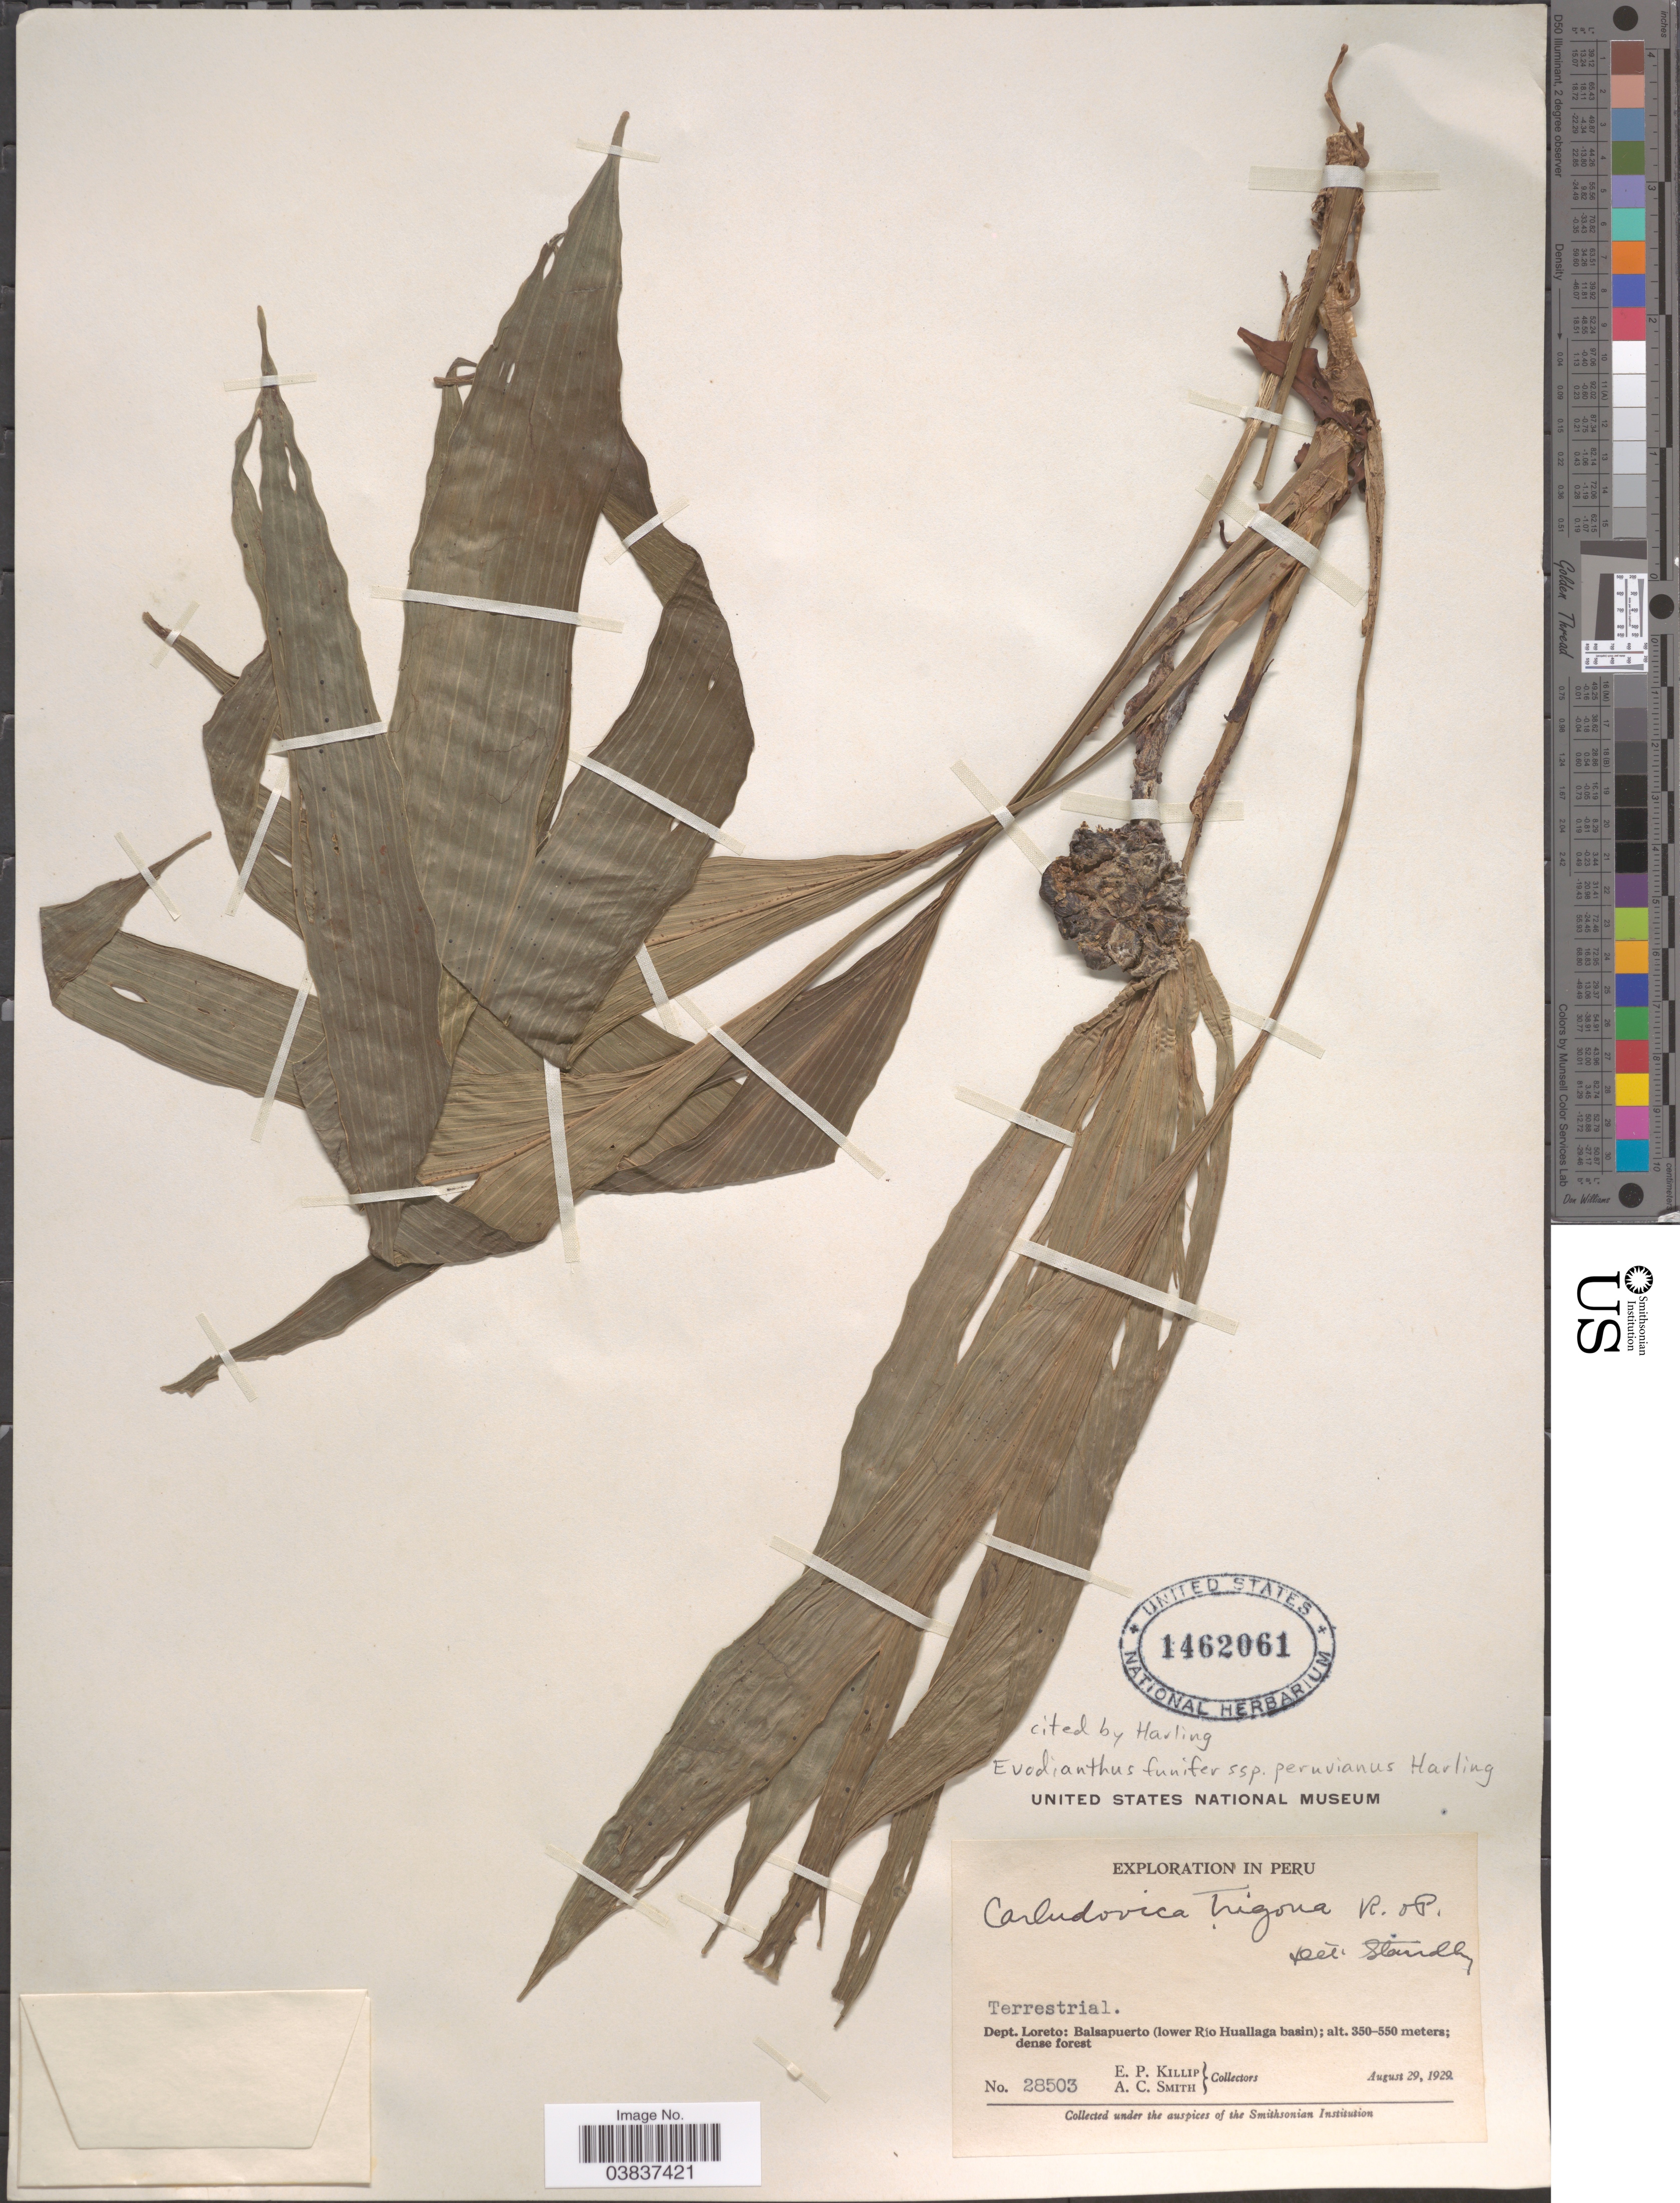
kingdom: Plantae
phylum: Tracheophyta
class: Liliopsida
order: Pandanales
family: Cyclanthaceae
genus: Evodianthus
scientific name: Evodianthus funifer subsp. peruvianus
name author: Harling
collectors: E. P. Killip & A. C. Smith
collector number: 28503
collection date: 1929-08-29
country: Peru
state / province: Loreto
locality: Dept. Loreto: Balsapuerto (lower Río Huallaga basin).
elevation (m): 350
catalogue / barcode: US 1462061